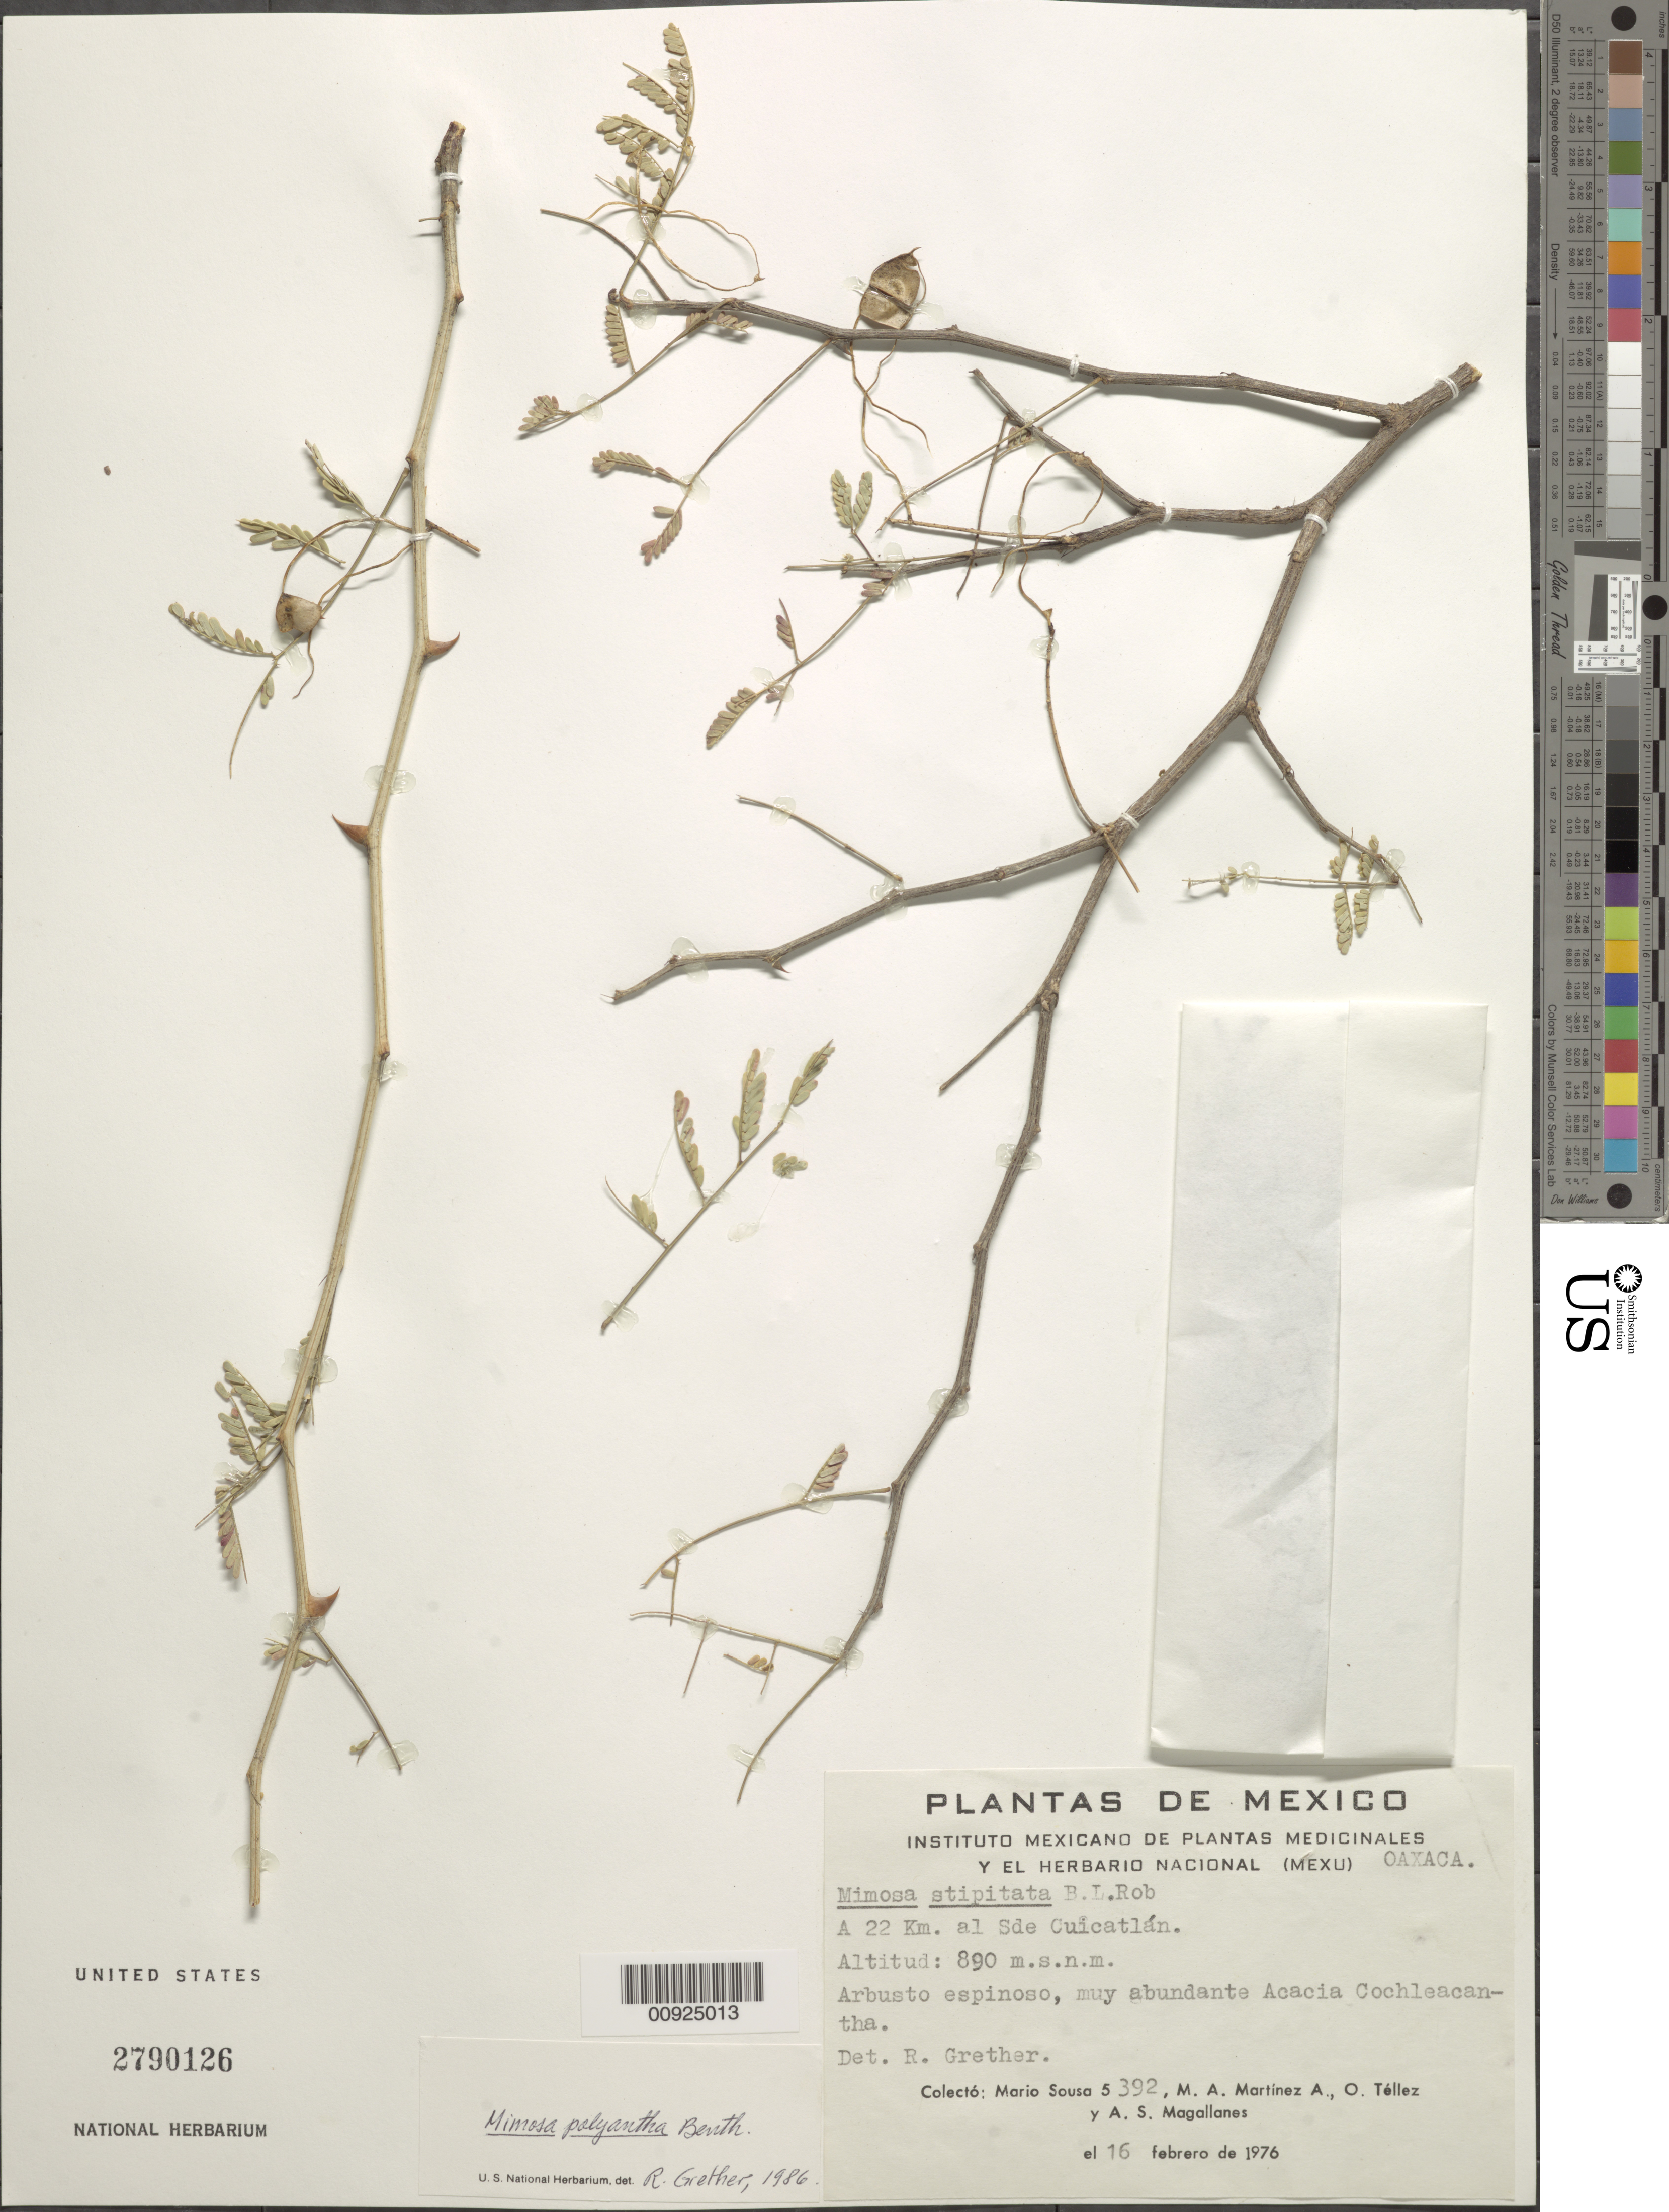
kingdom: Plantae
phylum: Tracheophyta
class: Magnoliopsida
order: Fabales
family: Fabaceae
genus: Mimosa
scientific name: Mimosa polyantha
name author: Benth.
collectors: M. Sousa S., M. A. Martínez Alfaro, O. Téllez V. & A. Magallanes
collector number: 5392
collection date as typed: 16 Feb 1976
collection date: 1976-02-16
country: Mexico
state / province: Oaxaca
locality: A 22 km. al S de Cuicatlán.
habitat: Muy abundante Acacia Cochleacantha.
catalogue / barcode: US 2790126